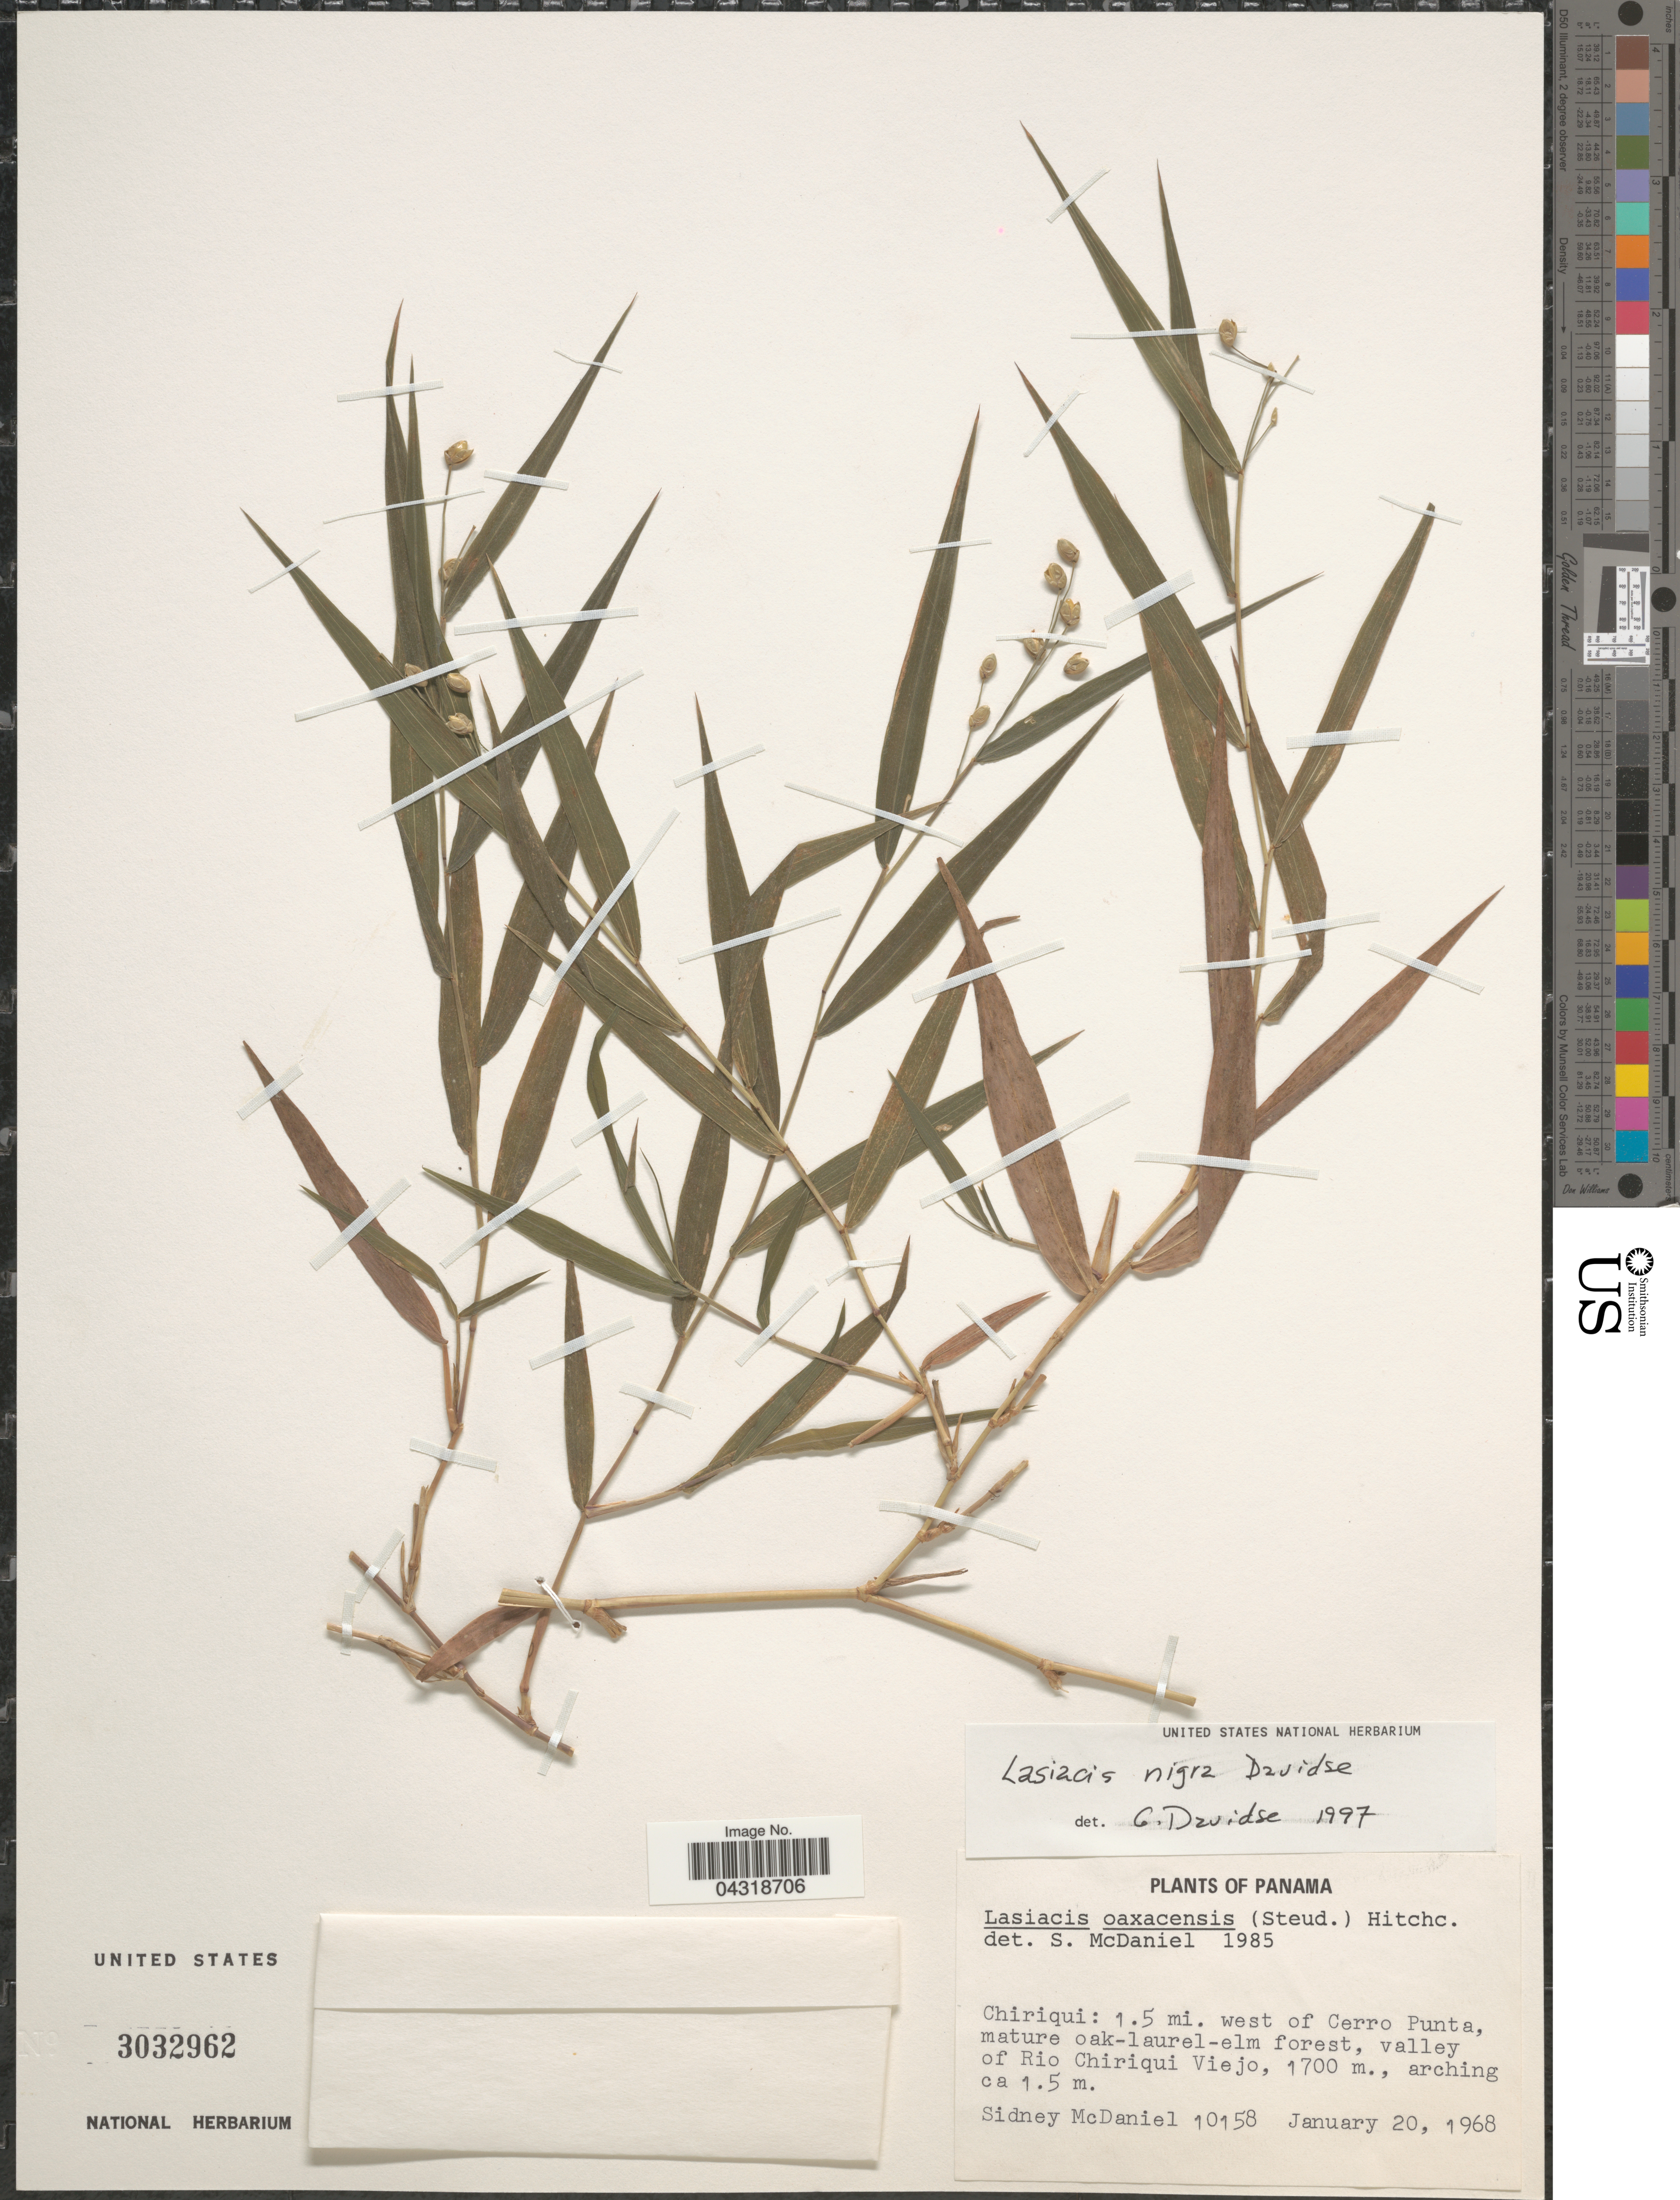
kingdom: Plantae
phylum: Tracheophyta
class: Liliopsida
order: Poales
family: Poaceae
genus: Lasiacis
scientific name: Lasiacis oaxacensis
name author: (Steud.) Hitchc.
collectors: S. McDaniel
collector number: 10158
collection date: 1968-01-20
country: Panama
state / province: Chiriqui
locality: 1.5 mi. west of Cerro Punta, mature oak-laurel-elm forest, valley of Rio Chiriqui Viejo.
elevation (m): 1700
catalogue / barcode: US 3032962